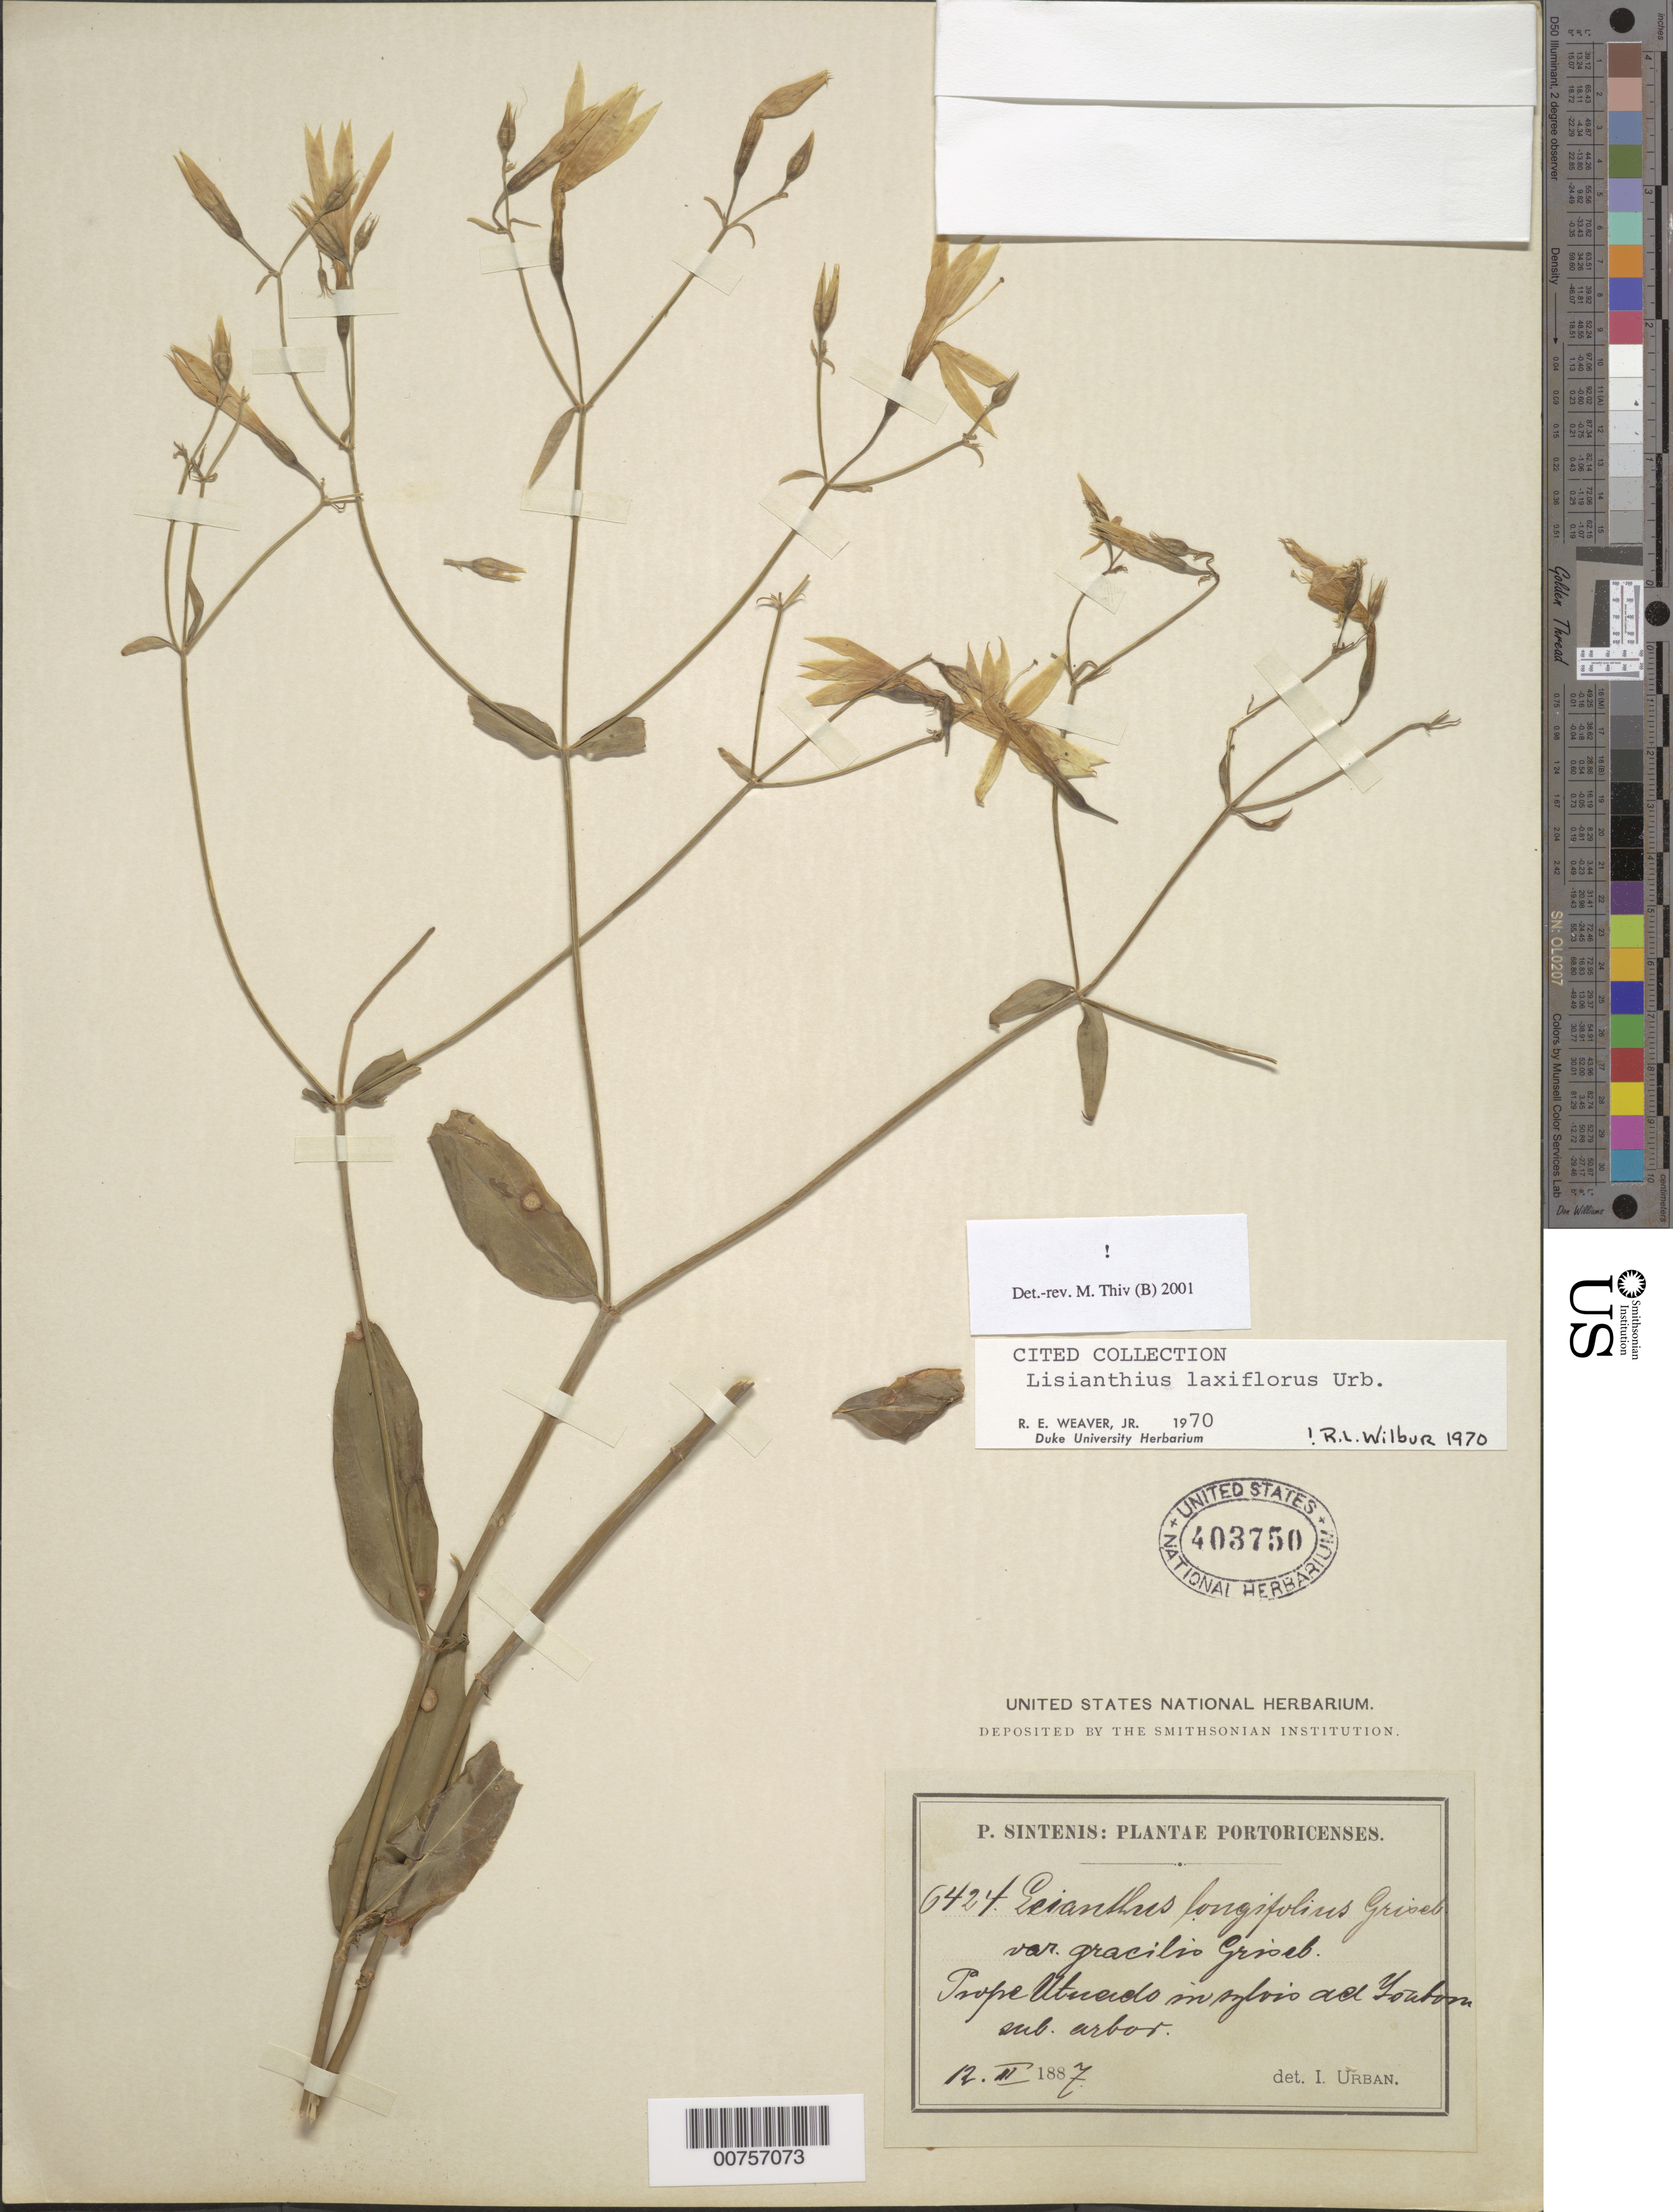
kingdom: Plantae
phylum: Tracheophyta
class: Magnoliopsida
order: Gentianales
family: Gentianaceae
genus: Lisianthius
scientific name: Lisianthius laxiflorus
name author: Urb.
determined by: Thiv, M.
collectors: P. Sintenis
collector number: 6424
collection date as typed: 12 Mar 1887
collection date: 1887-03-12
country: Puerto Rico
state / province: Utuado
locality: Prope Utuado in sylvis ad Isabon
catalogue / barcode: US 403750